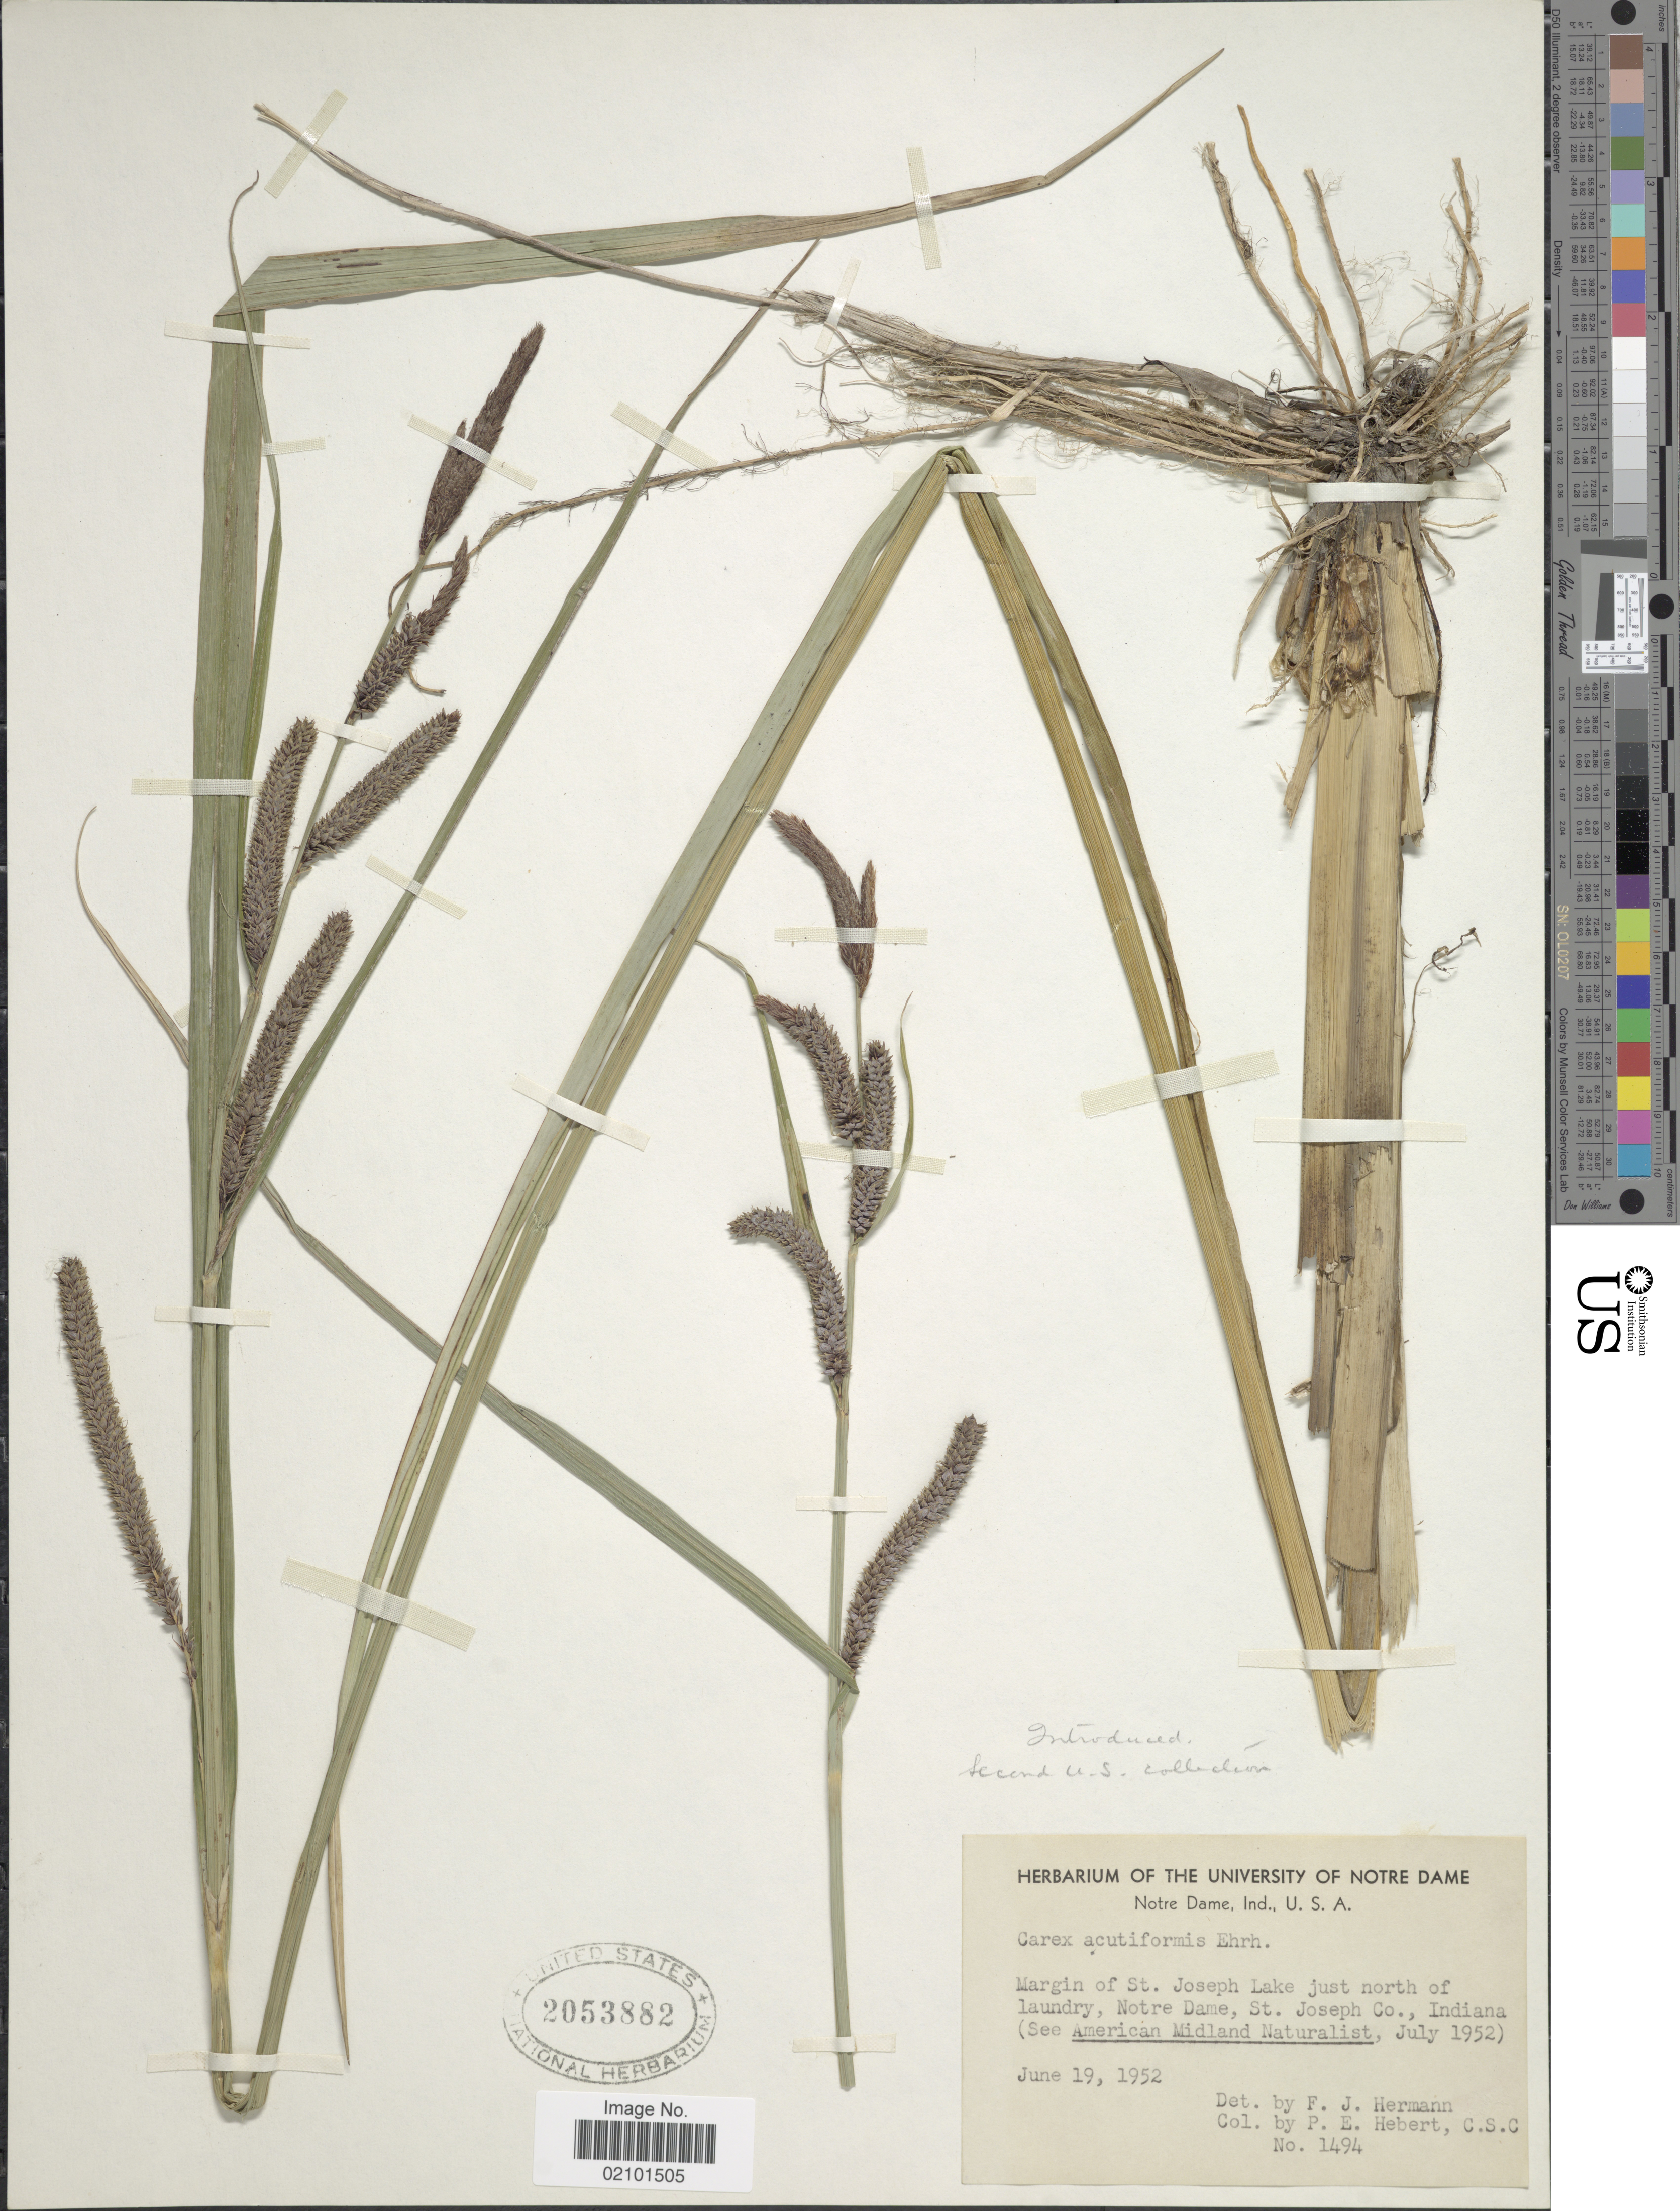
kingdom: Plantae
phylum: Tracheophyta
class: Liliopsida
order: Poales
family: Cyperaceae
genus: Carex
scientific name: Carex acutiformis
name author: Ehrh.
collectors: P. Hebert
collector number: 1494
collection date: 1952-06-19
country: United States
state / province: Indiana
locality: Margin of St. Joseph Lake just north of laundry, Notre Dame St. Joseph Co.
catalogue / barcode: US 2053882